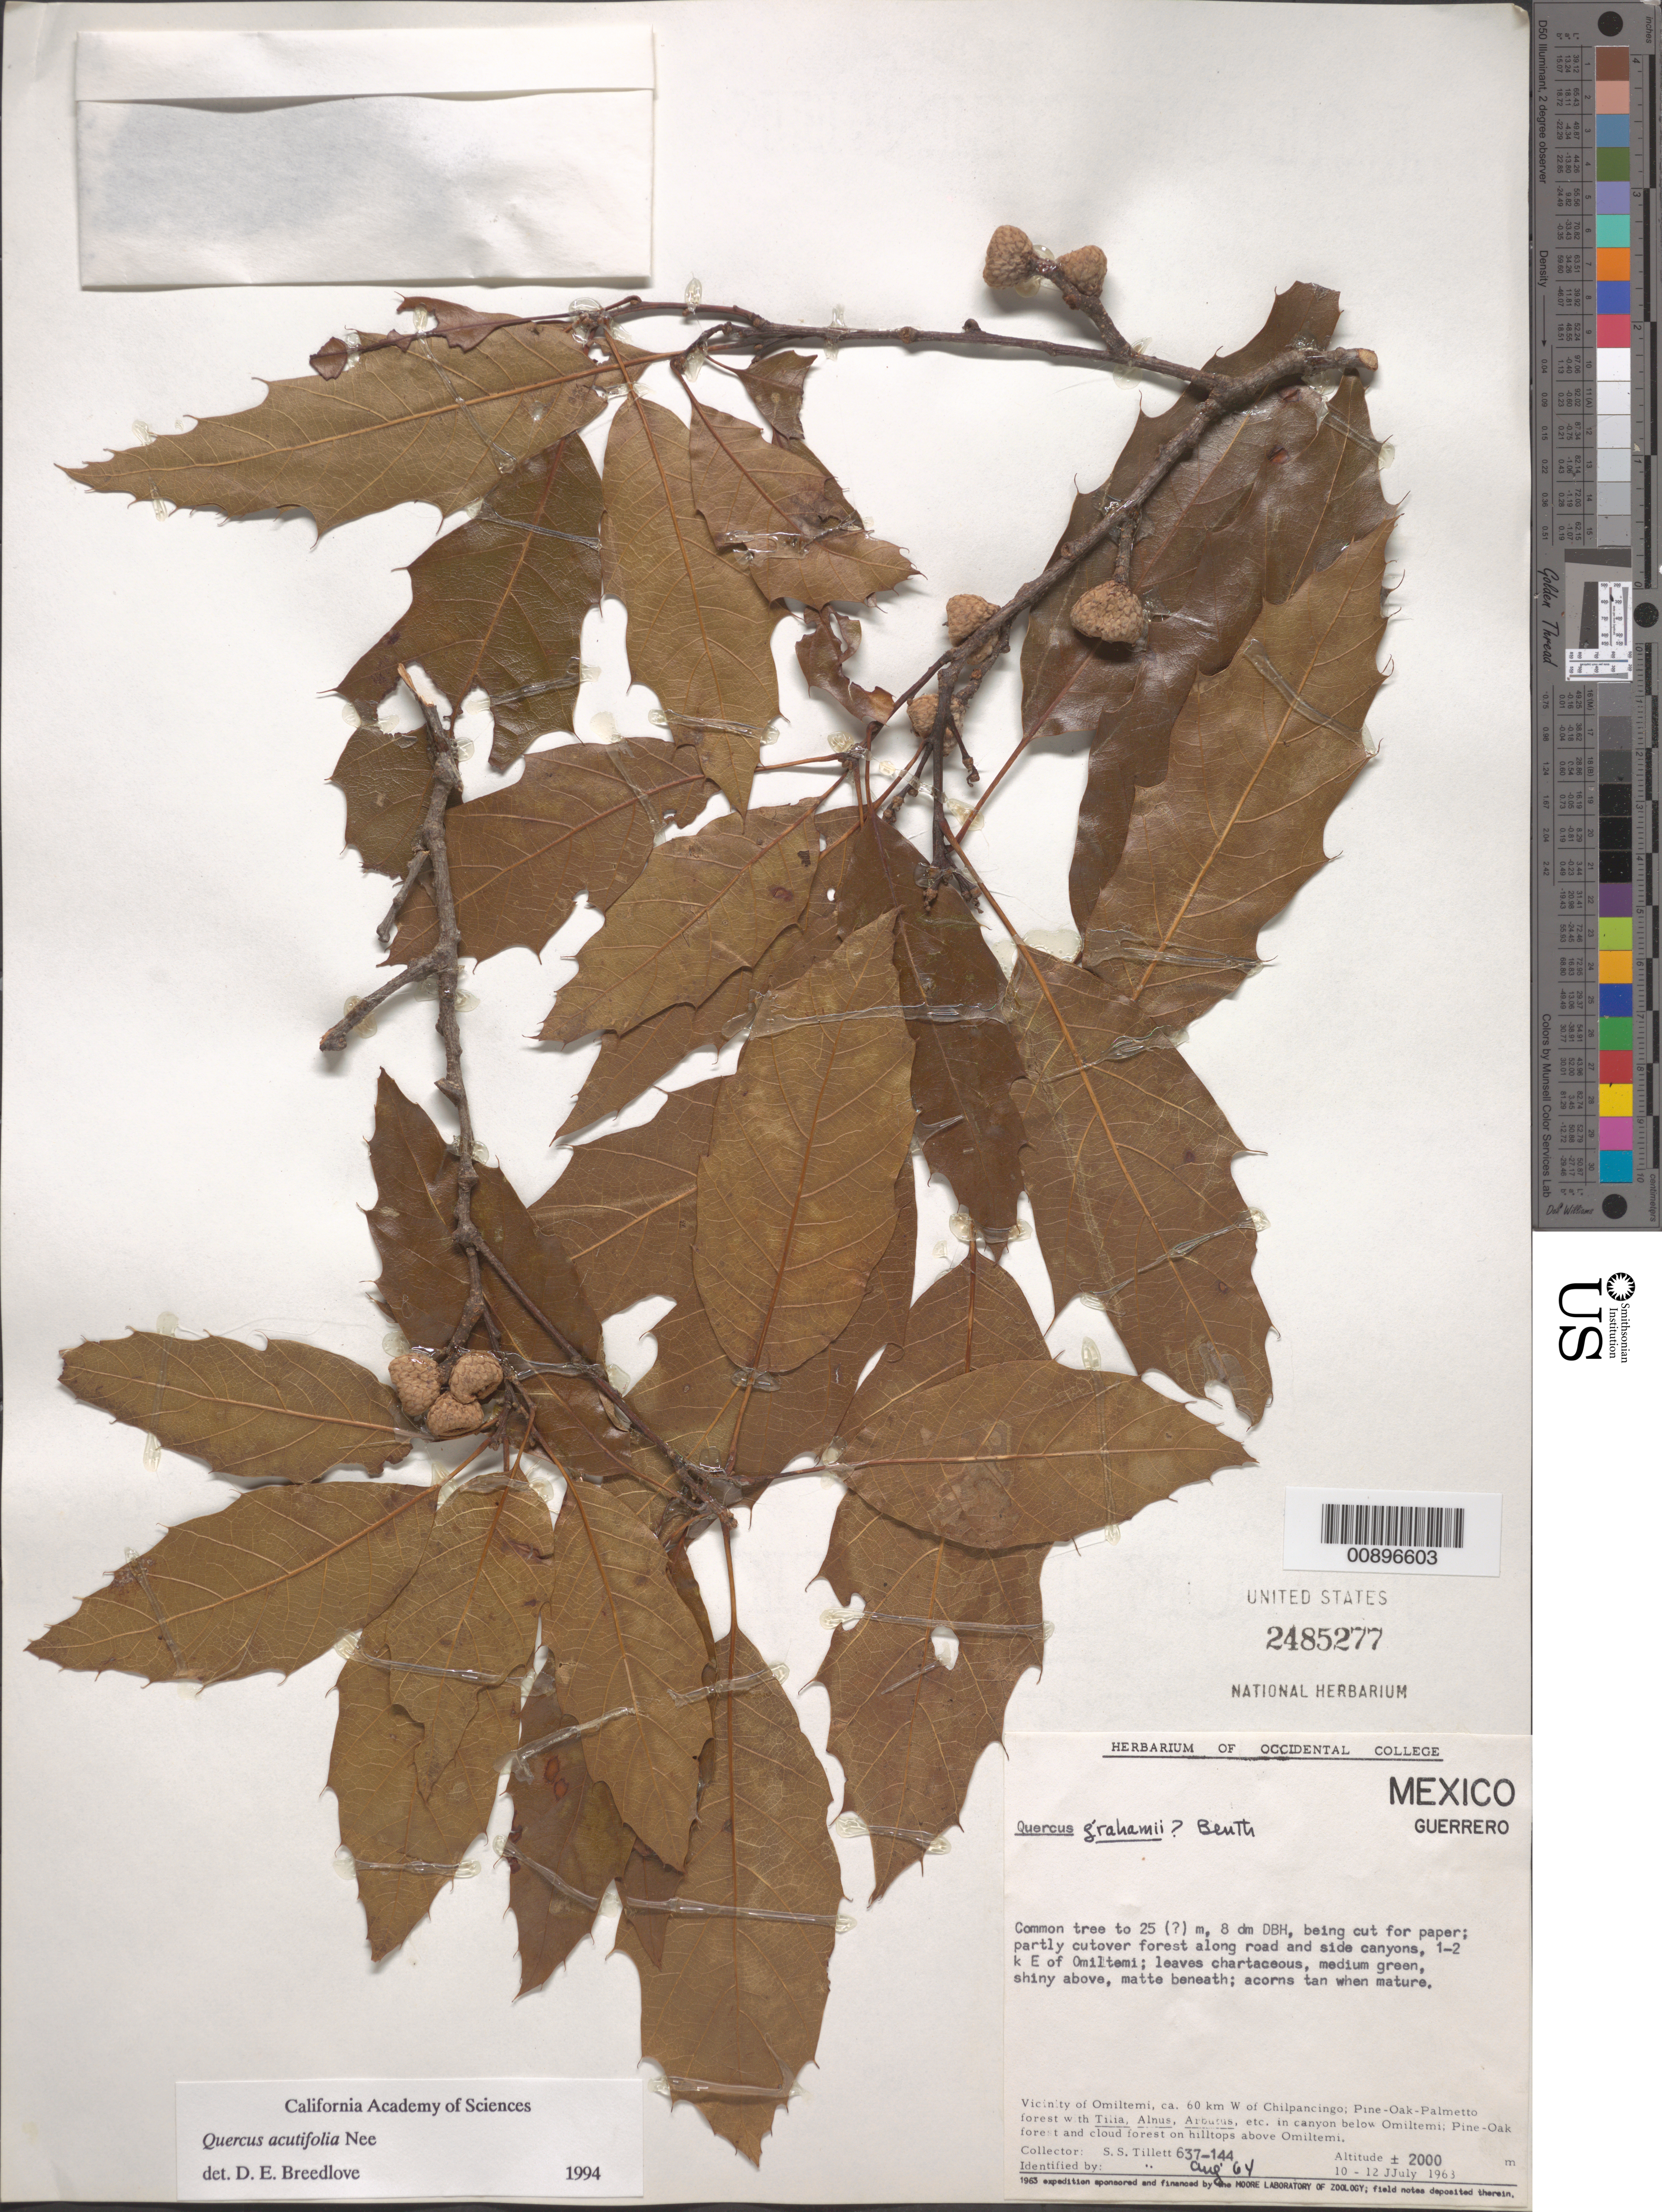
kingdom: Plantae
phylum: Tracheophyta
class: Magnoliopsida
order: Fagales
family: Fagaceae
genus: Quercus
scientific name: Quercus acutifolia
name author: Née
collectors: S. S. Tillett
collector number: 637-144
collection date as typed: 10 Jul 1963 to 12 Jul 1963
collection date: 1963-07-10/1963-07-12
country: Mexico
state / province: Guerrero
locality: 1-2 Km. E of Omiltemi, ca. 60 km. W of Chilpancingo.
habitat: Partly cutover forest along road and side canyons. Pine-Oak -Palmetto forest w/Tilia, Alnus, Alnus, Arbutus, etc. in canyon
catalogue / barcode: US 2485277